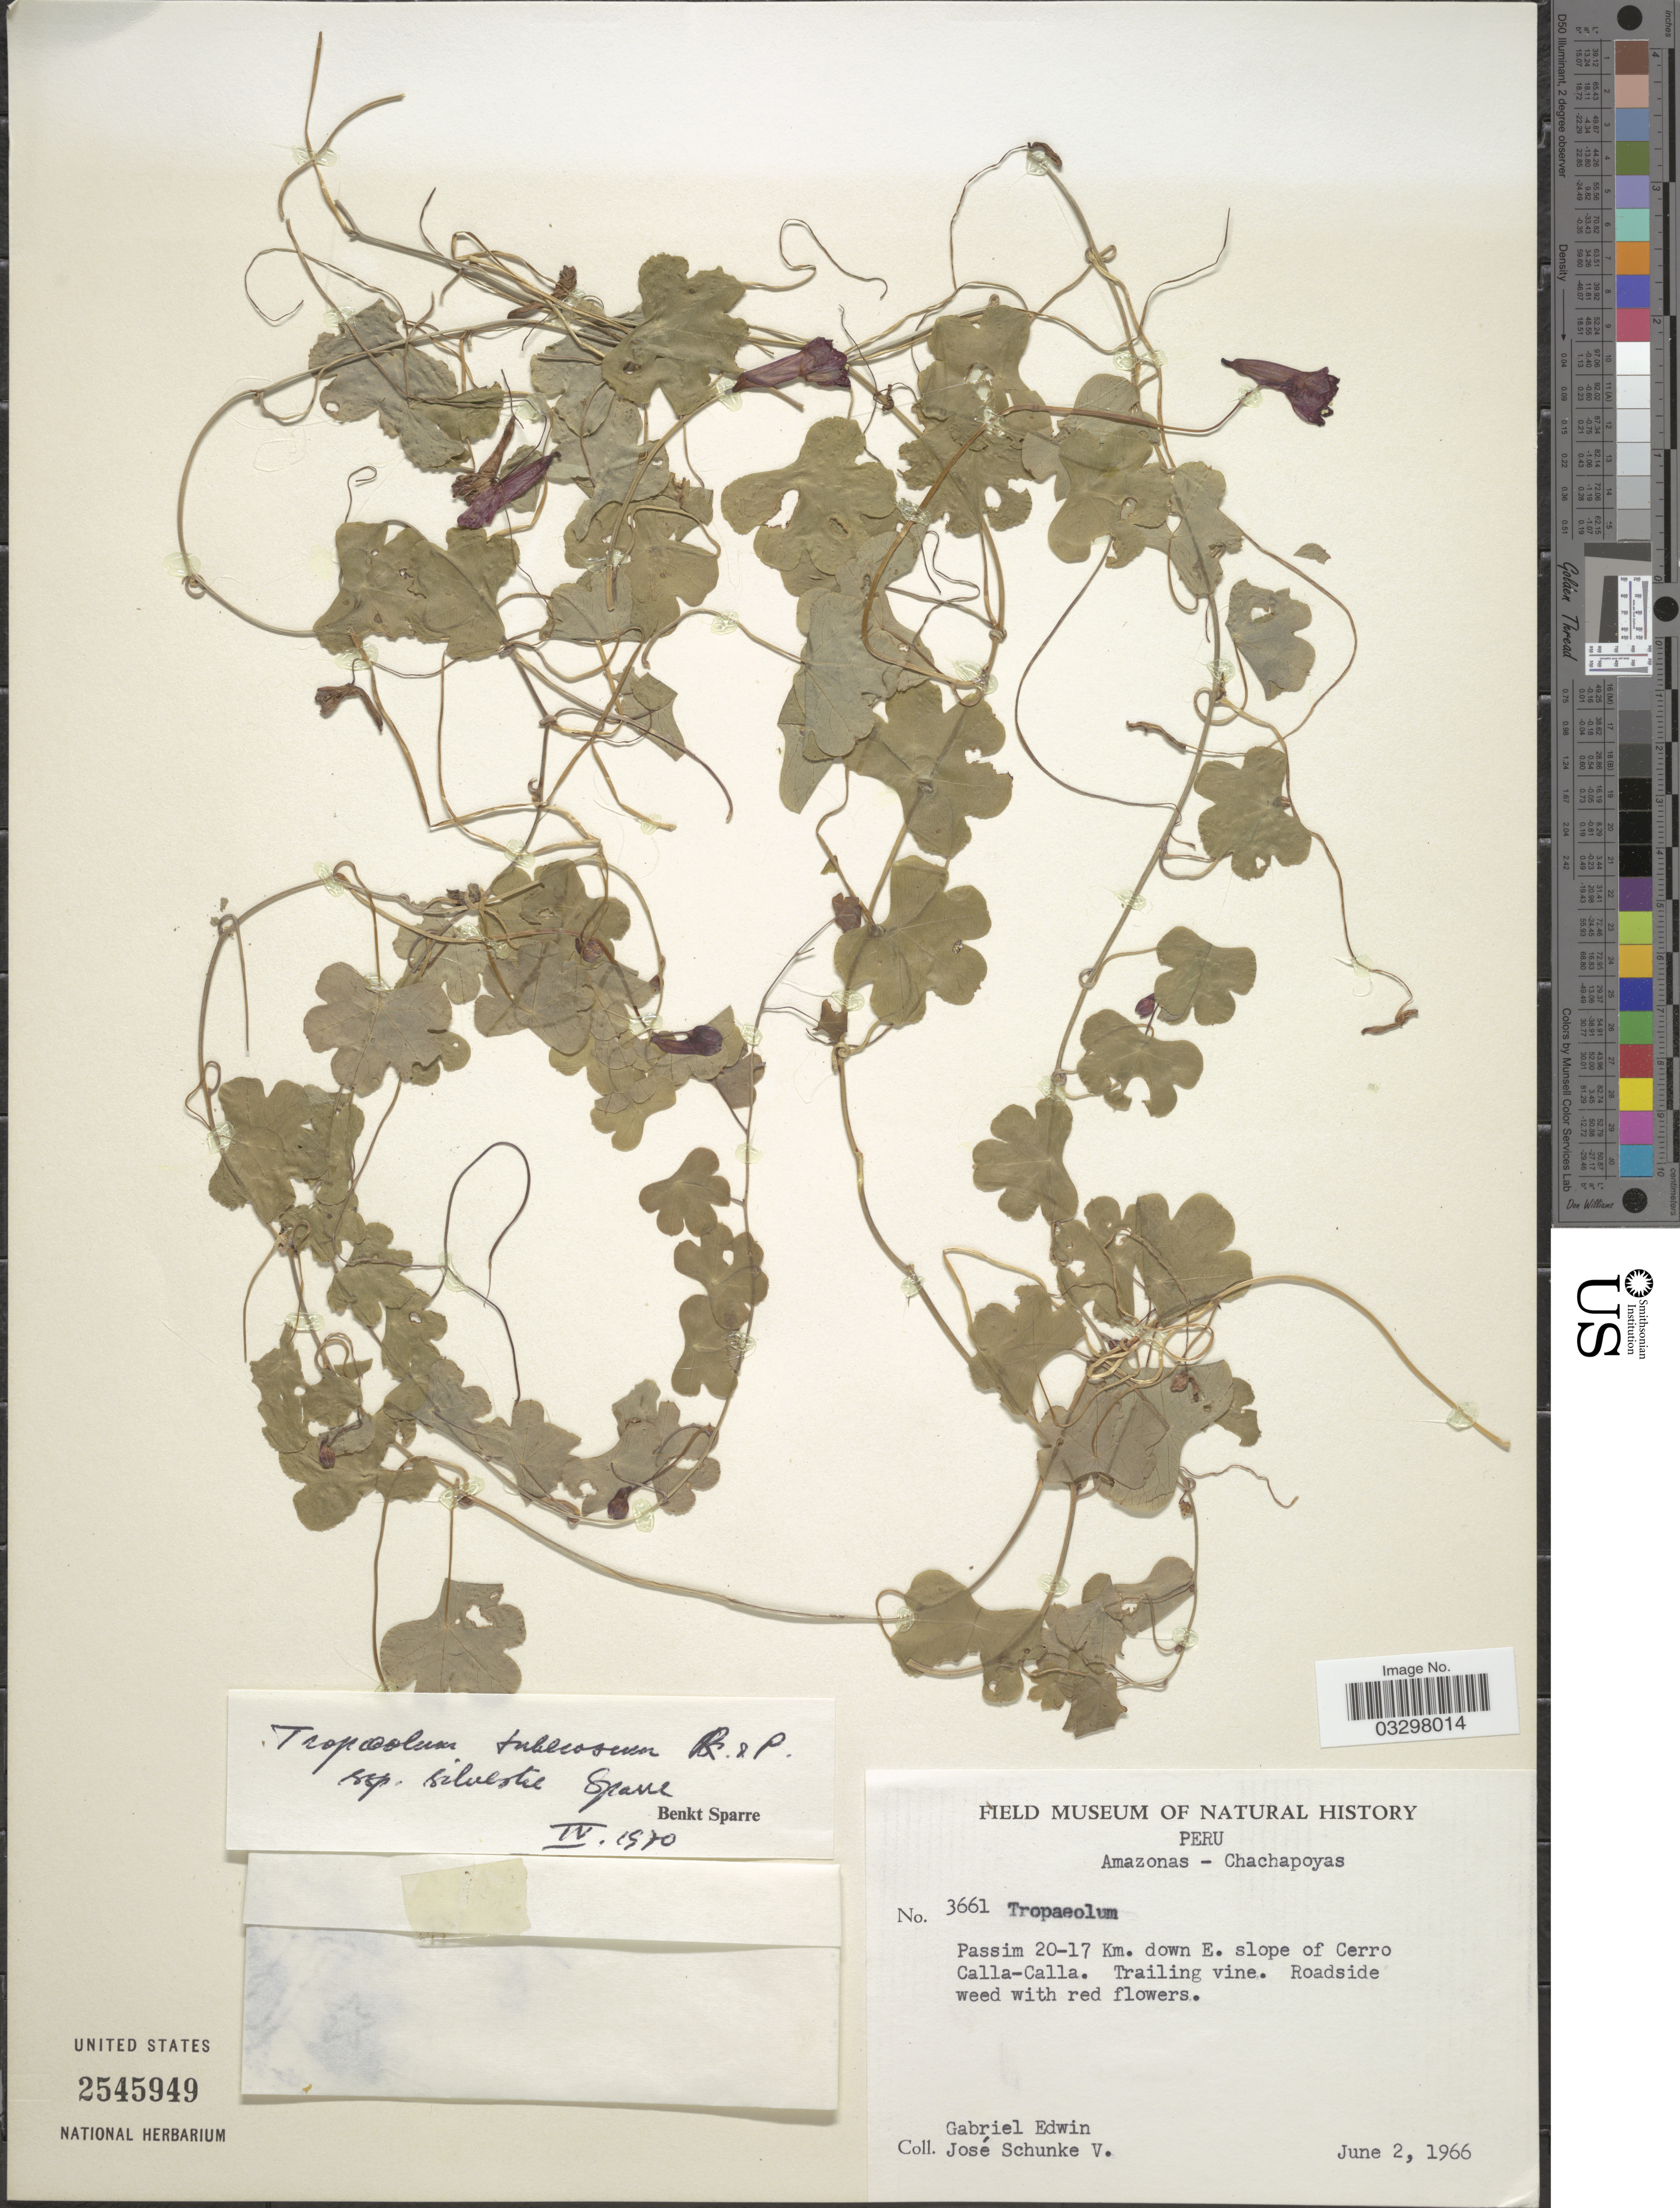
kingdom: Plantae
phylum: Tracheophyta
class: Magnoliopsida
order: Brassicales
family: Tropaeolaceae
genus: Tropaeolum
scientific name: Tropaeolum tuberosum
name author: Ruiz & Pav.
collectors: G. Edwin & J. Schunke Vigo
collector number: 3661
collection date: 1966-06-02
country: Peru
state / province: Amazonas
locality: Chachapoyas, Passim 20-17 Km. down E. slope of Cerro Calla-Calla.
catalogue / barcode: US 2545949